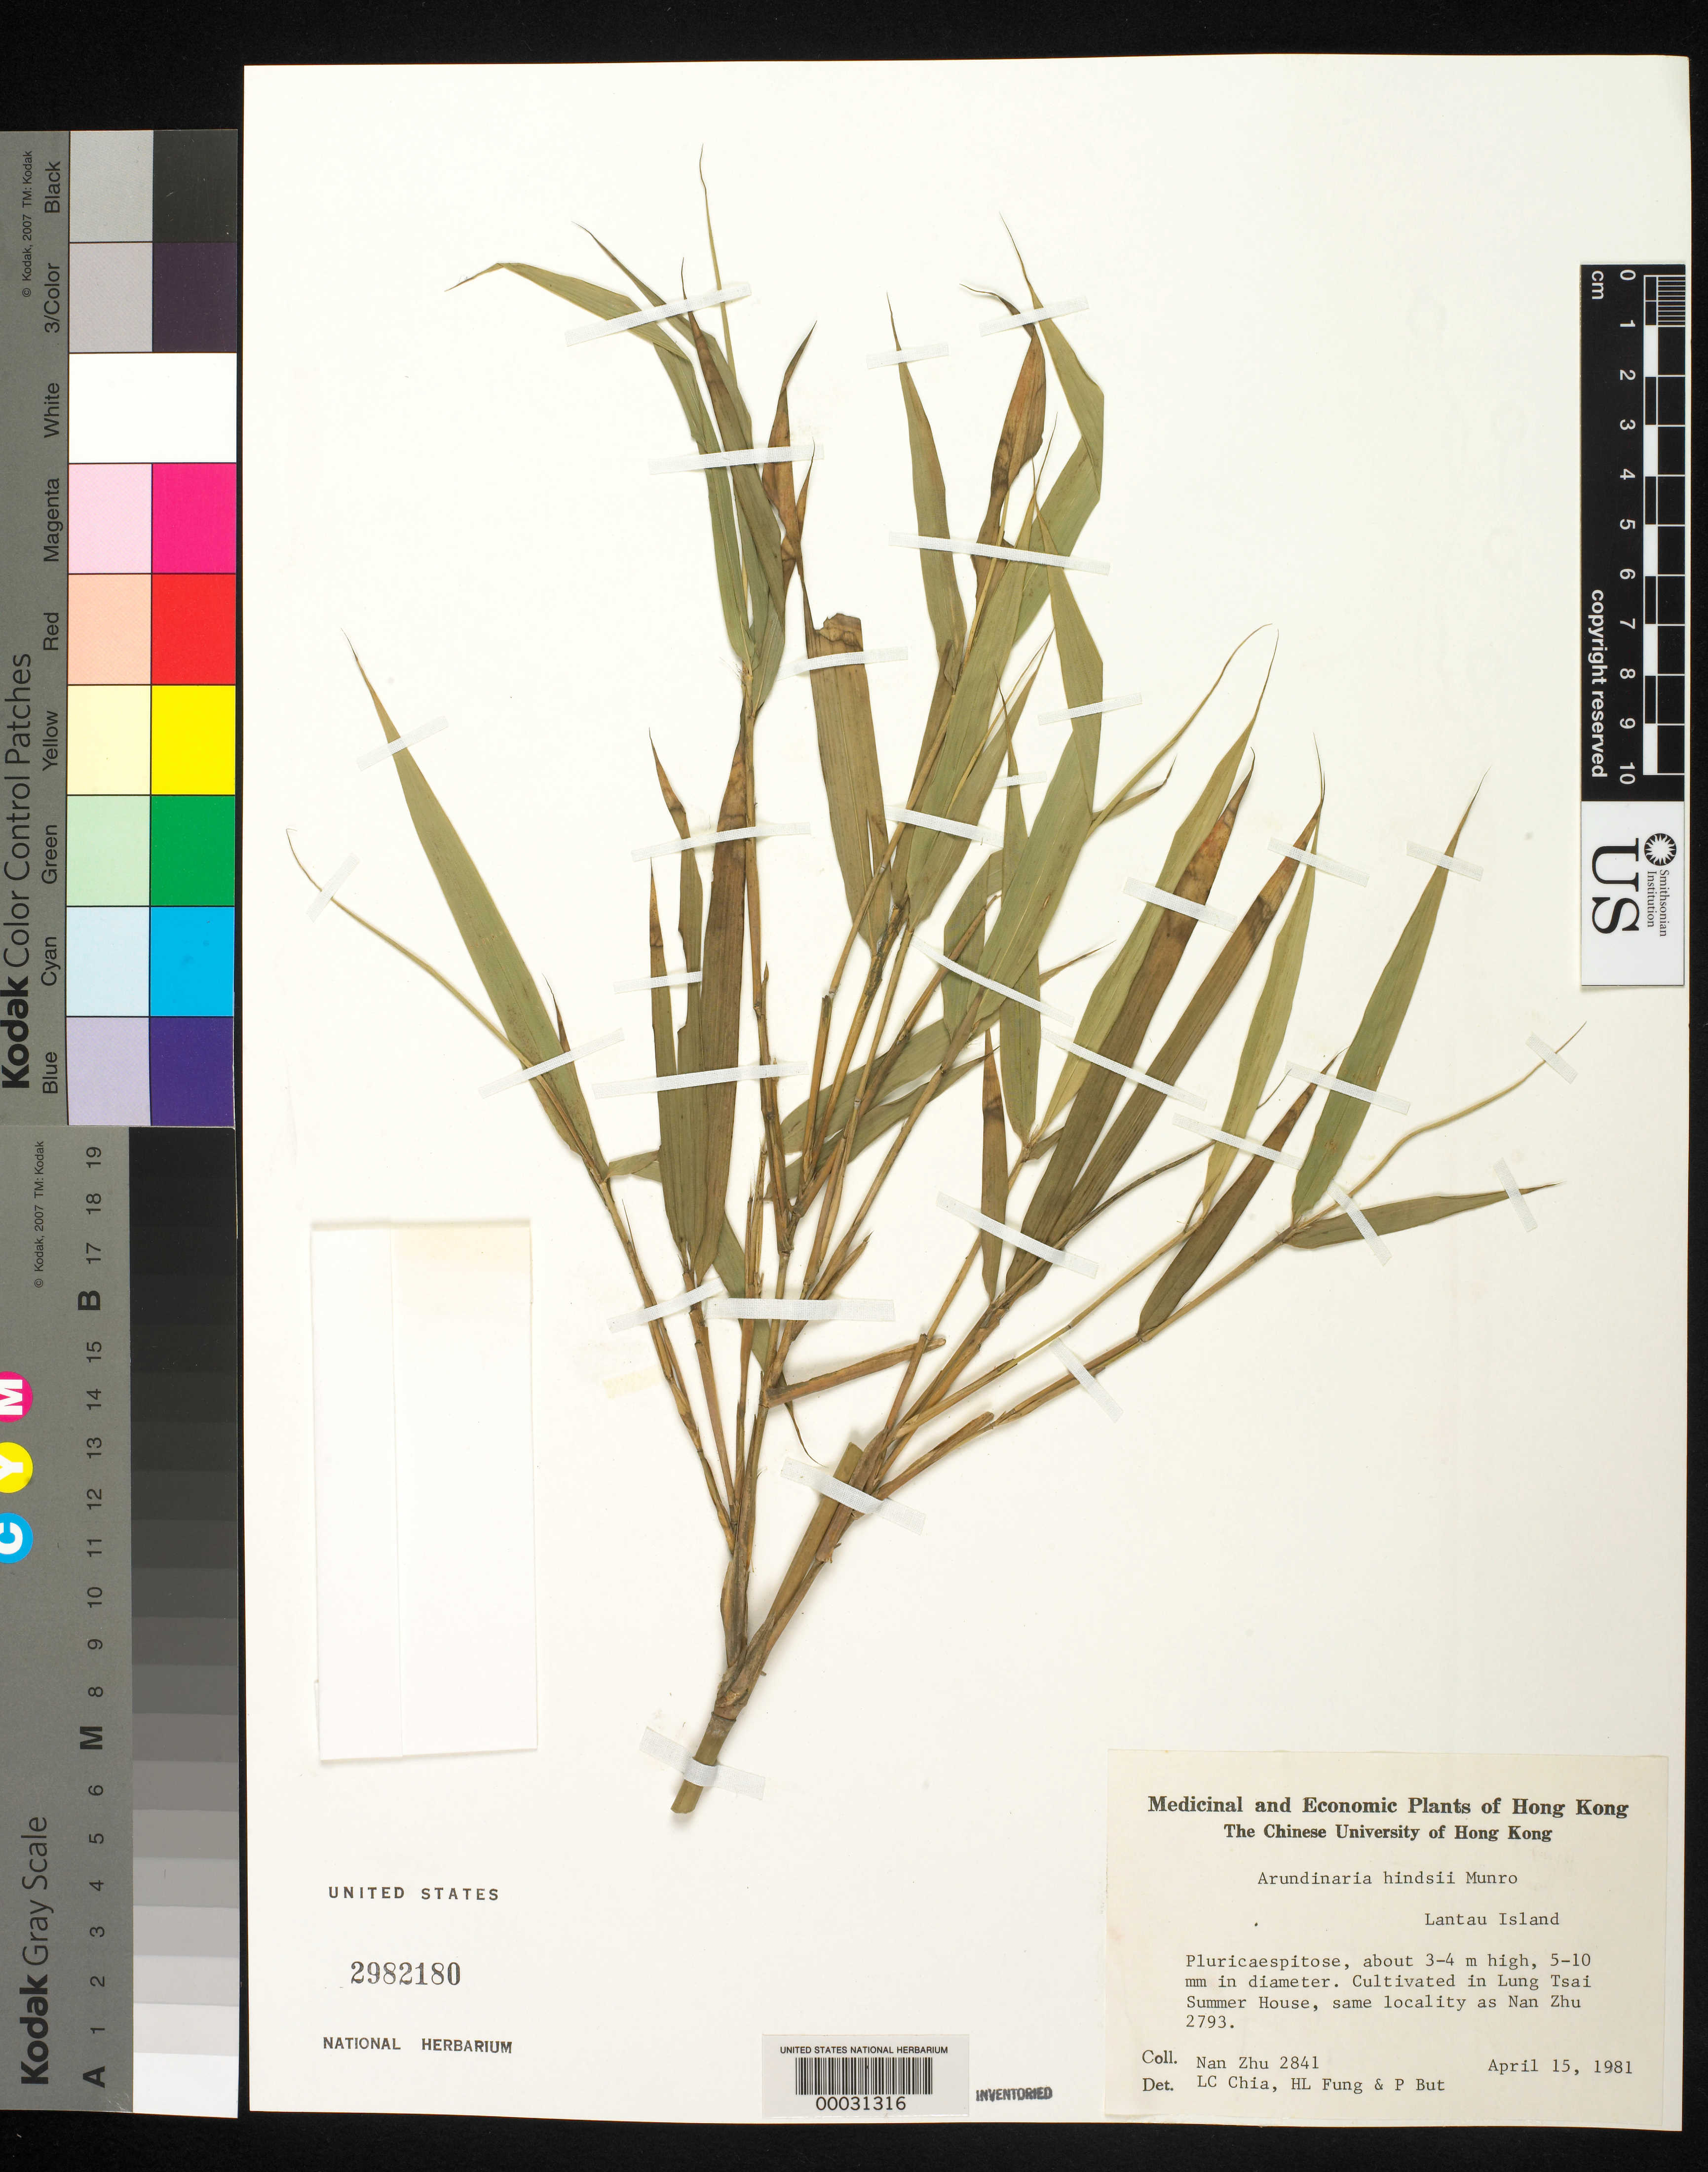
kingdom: Plantae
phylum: Tracheophyta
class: Liliopsida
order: Poales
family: Poaceae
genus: Pseudosasa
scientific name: Pseudosasa hindsii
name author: (Munro) S.L. Chen & G.Y. Sheng ex T.G. Liang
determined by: Poaceae Reorganization Project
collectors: Z. Nan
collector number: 2841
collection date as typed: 15 Apr 1981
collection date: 1981-04-15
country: China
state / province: Hong Kong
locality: Lantau island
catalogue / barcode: US 2982180